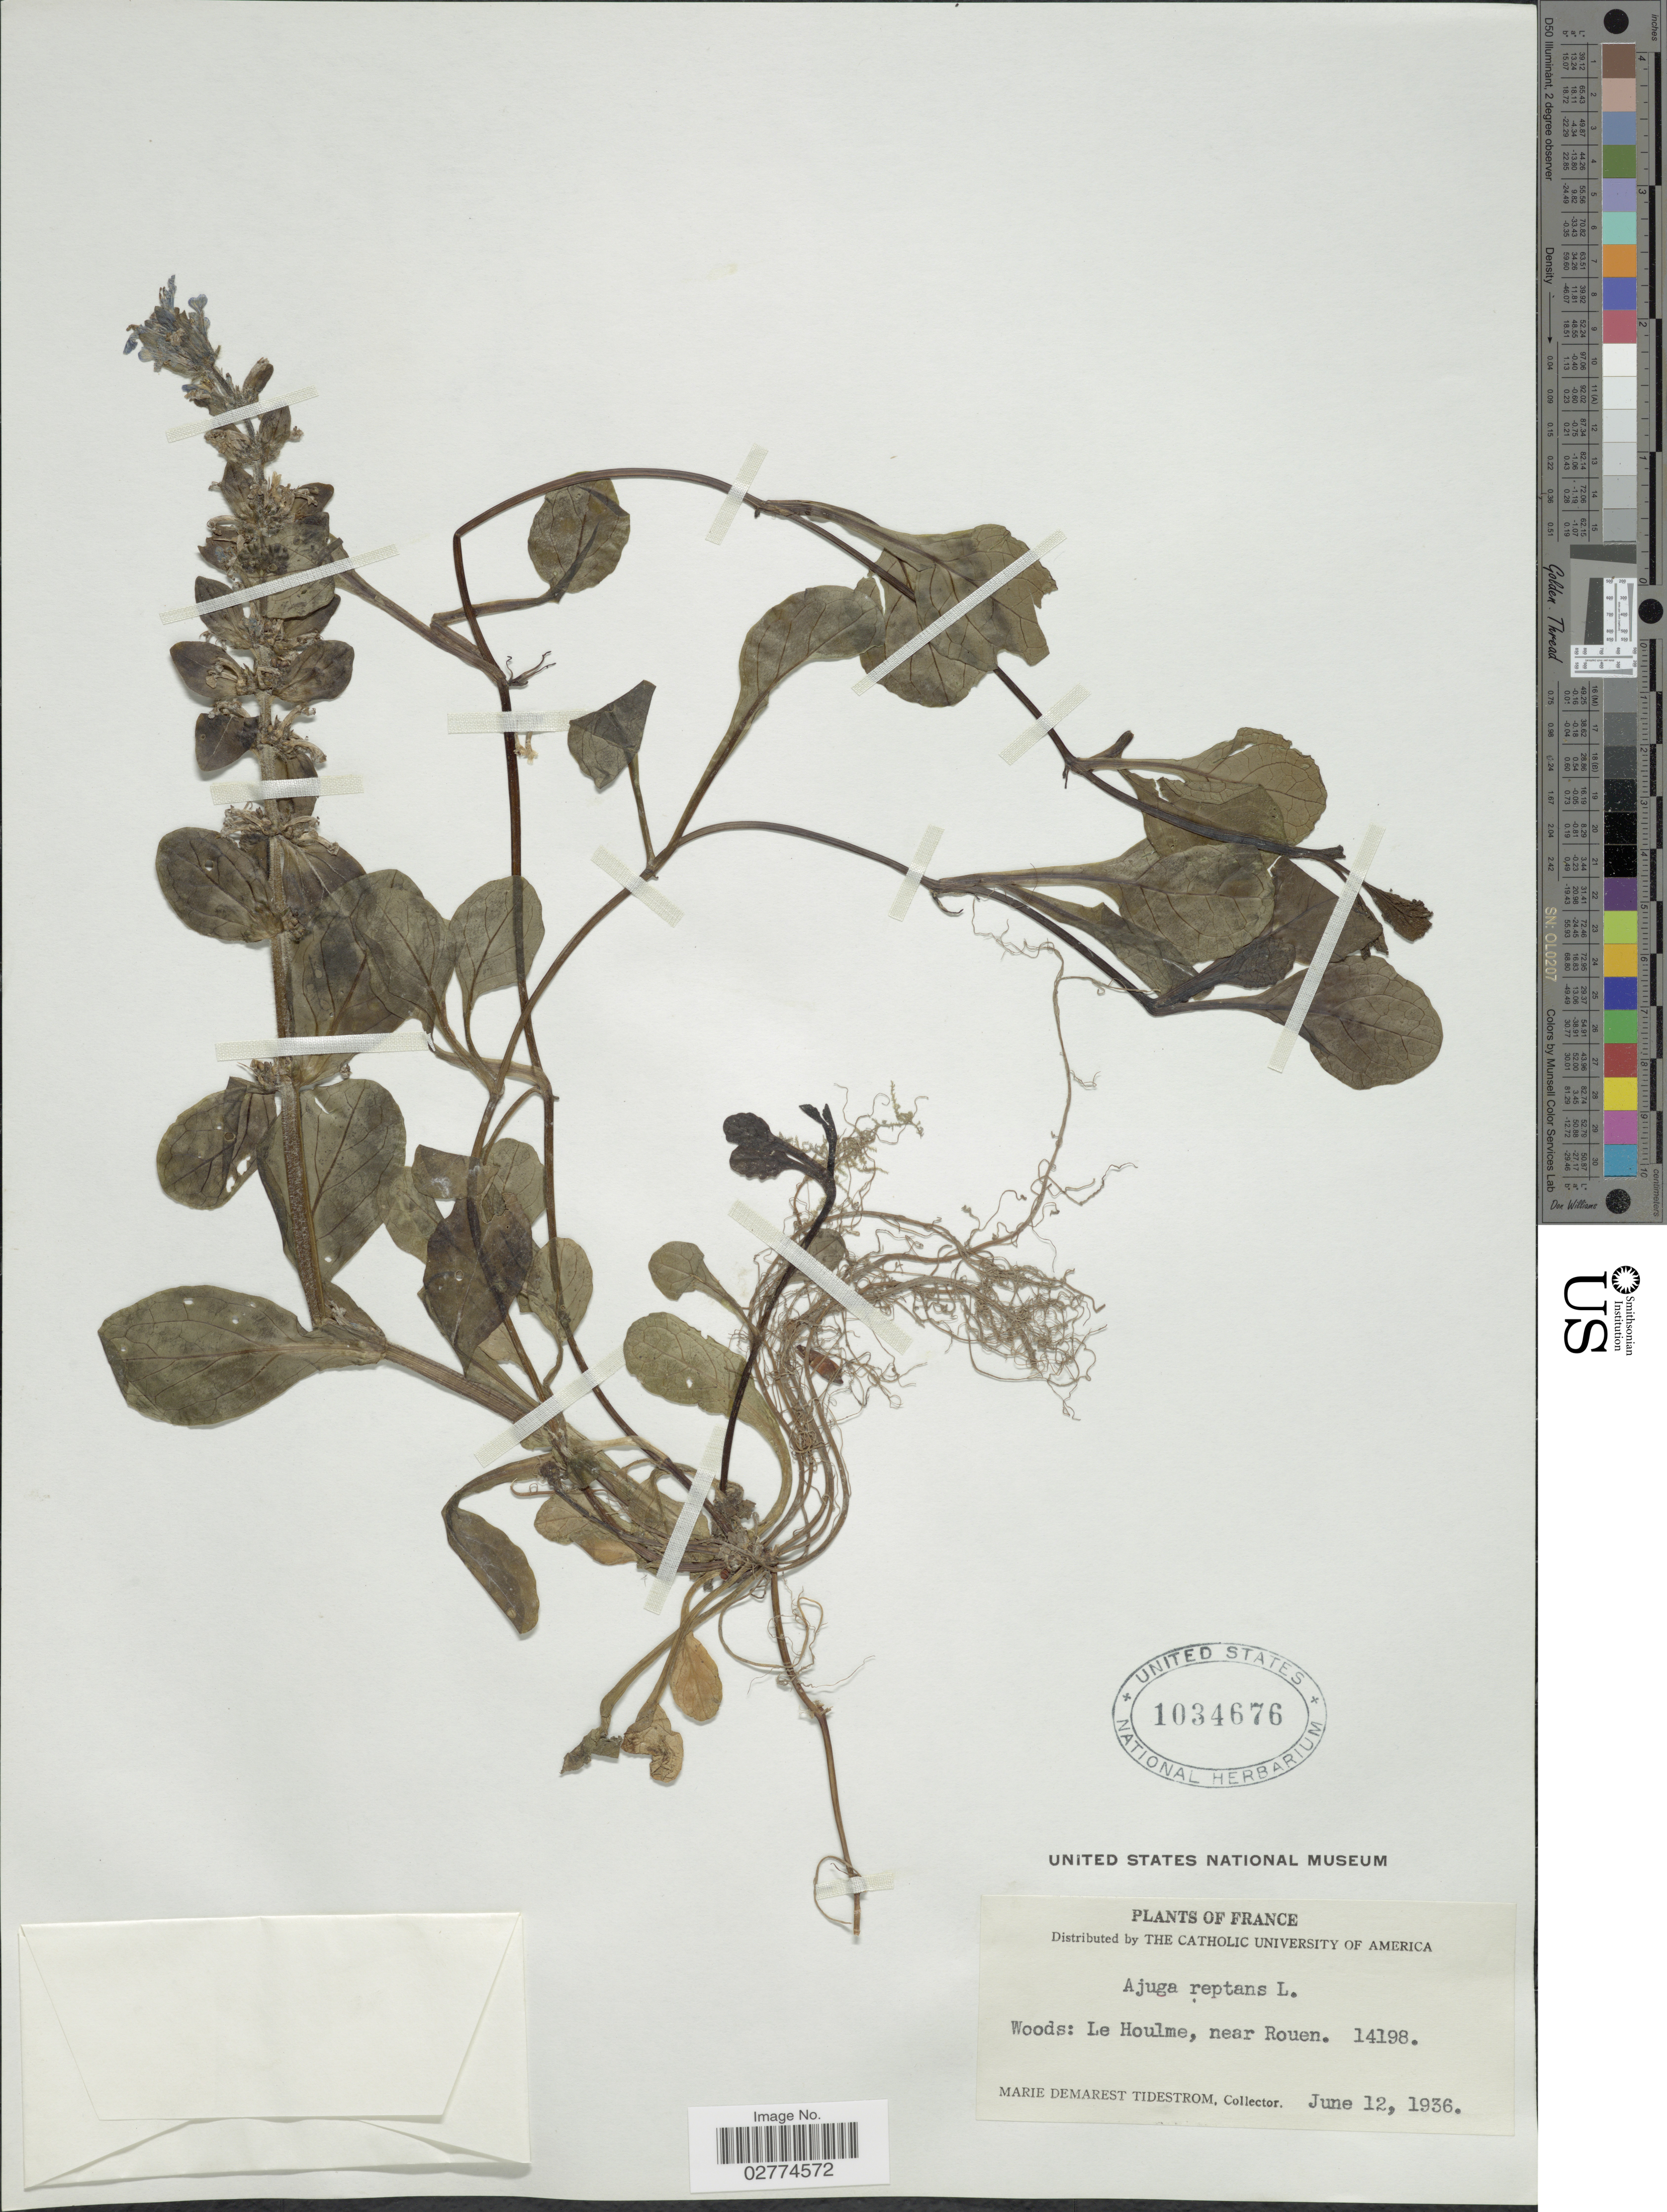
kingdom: Plantae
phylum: Tracheophyta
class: Magnoliopsida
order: Lamiales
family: Lamiaceae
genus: Ajuga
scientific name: Ajuga reptans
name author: L.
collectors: M. Tidestrom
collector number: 14198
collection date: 1936-06-12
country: France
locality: Woods: Le Houlme, near Rouen.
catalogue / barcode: US 1034676